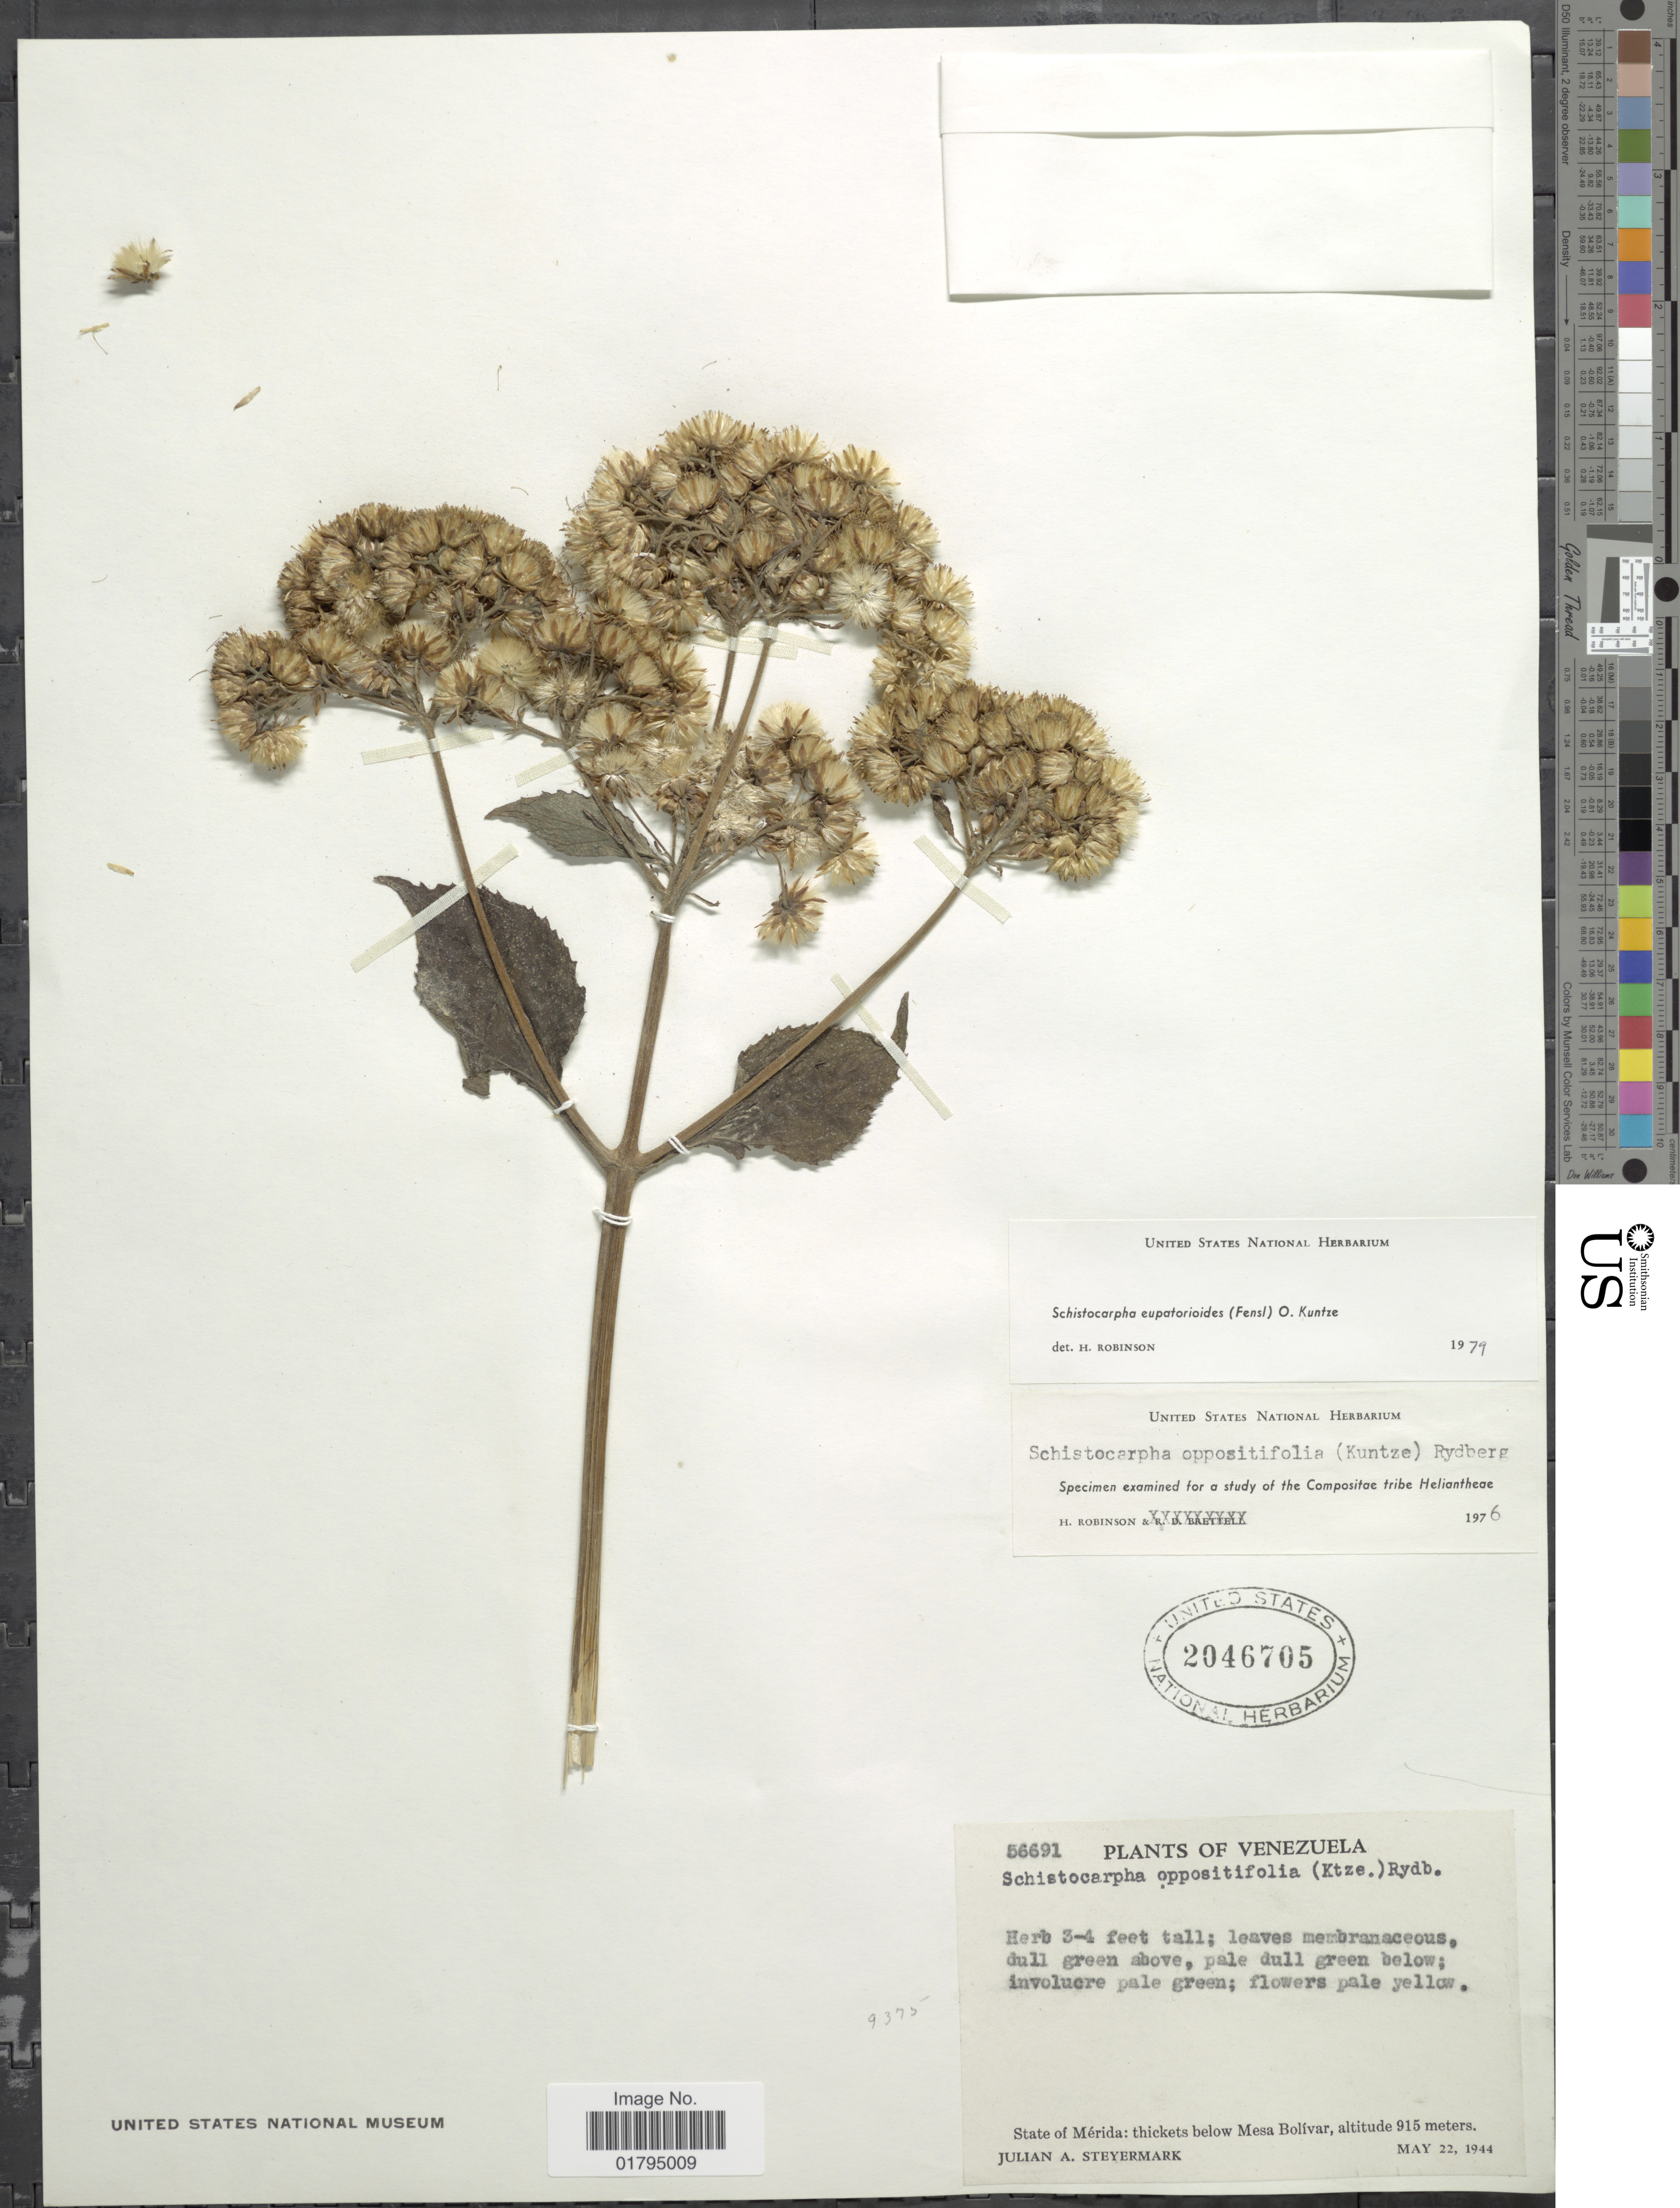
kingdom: Plantae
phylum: Tracheophyta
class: Magnoliopsida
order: Asterales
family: Asteraceae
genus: Schistocarpha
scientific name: Schistocarpha eupatorioides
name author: (Fenzl) Kuntze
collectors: J. Steyermark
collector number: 56691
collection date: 1944-05-22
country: Venezuela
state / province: Mérida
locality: Below Mesa Bolivar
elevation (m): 915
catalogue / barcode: US 2046705